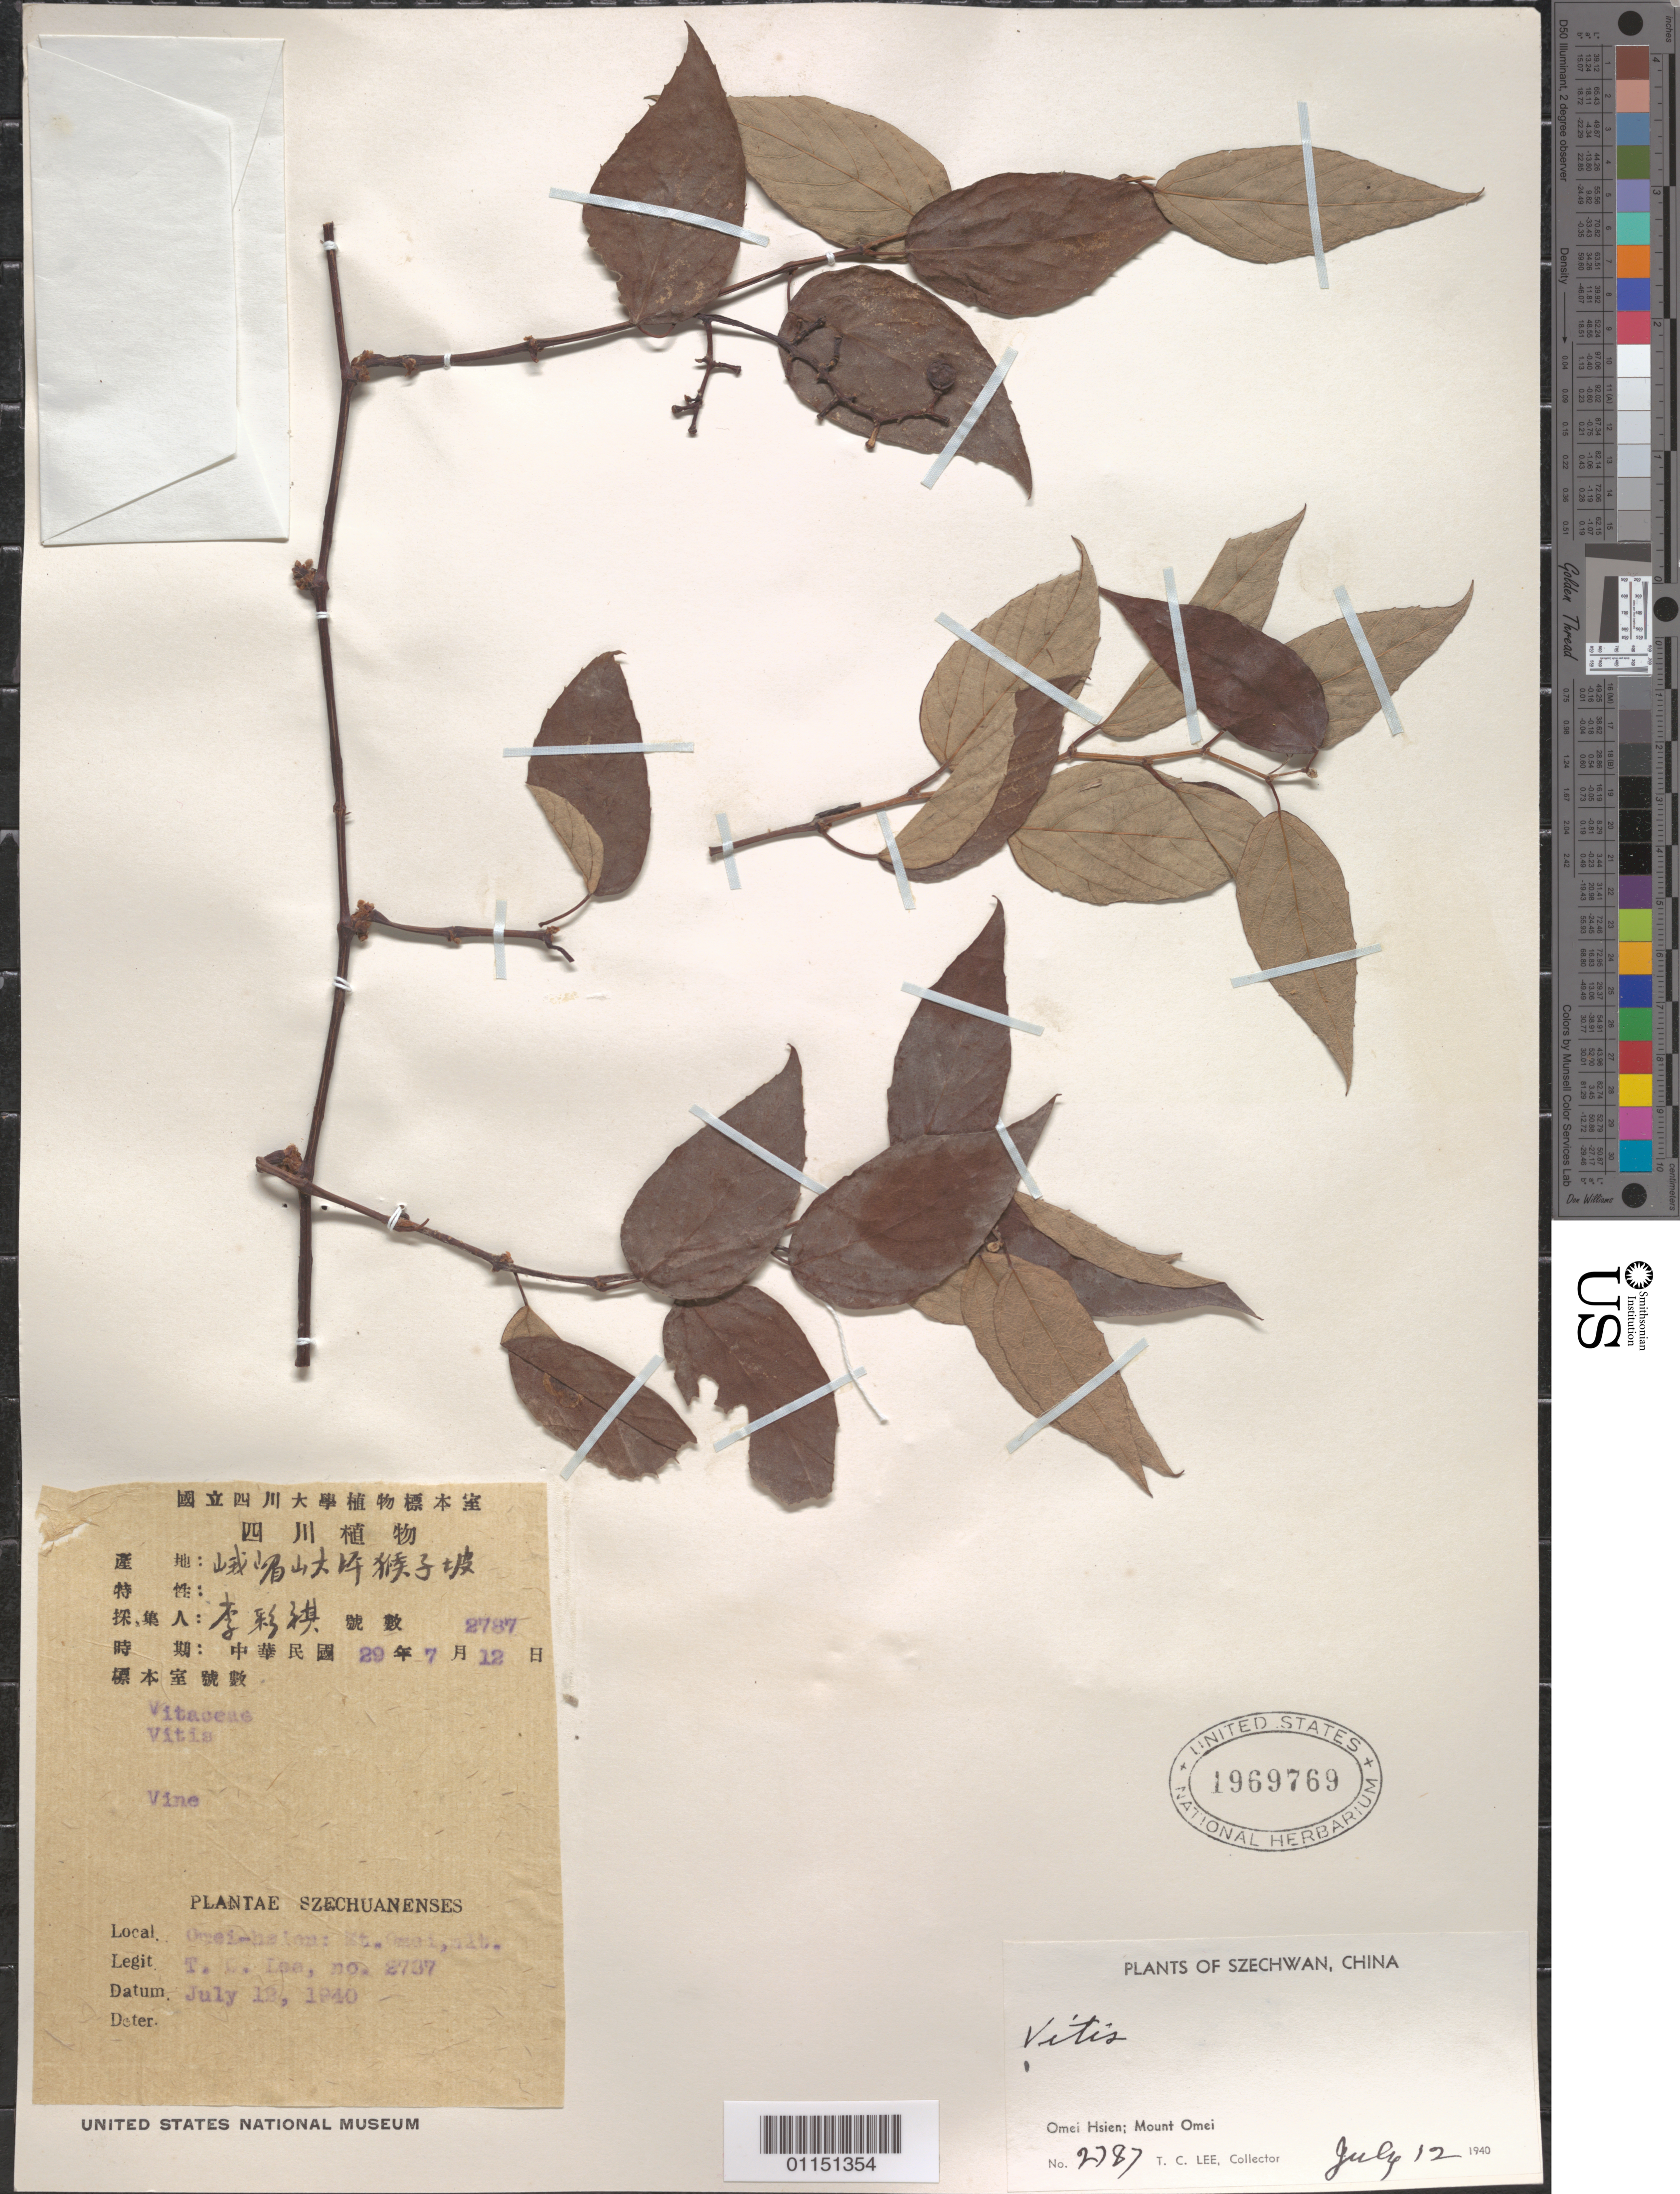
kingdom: Plantae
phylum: Tracheophyta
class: Magnoliopsida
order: Vitales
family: Vitaceae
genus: Vitis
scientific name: Vitis sp.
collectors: T. Lee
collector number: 2787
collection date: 1940-07-12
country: China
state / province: Sichuan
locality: Omei Hsien; Mt Omei.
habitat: Vine.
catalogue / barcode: US 1969769